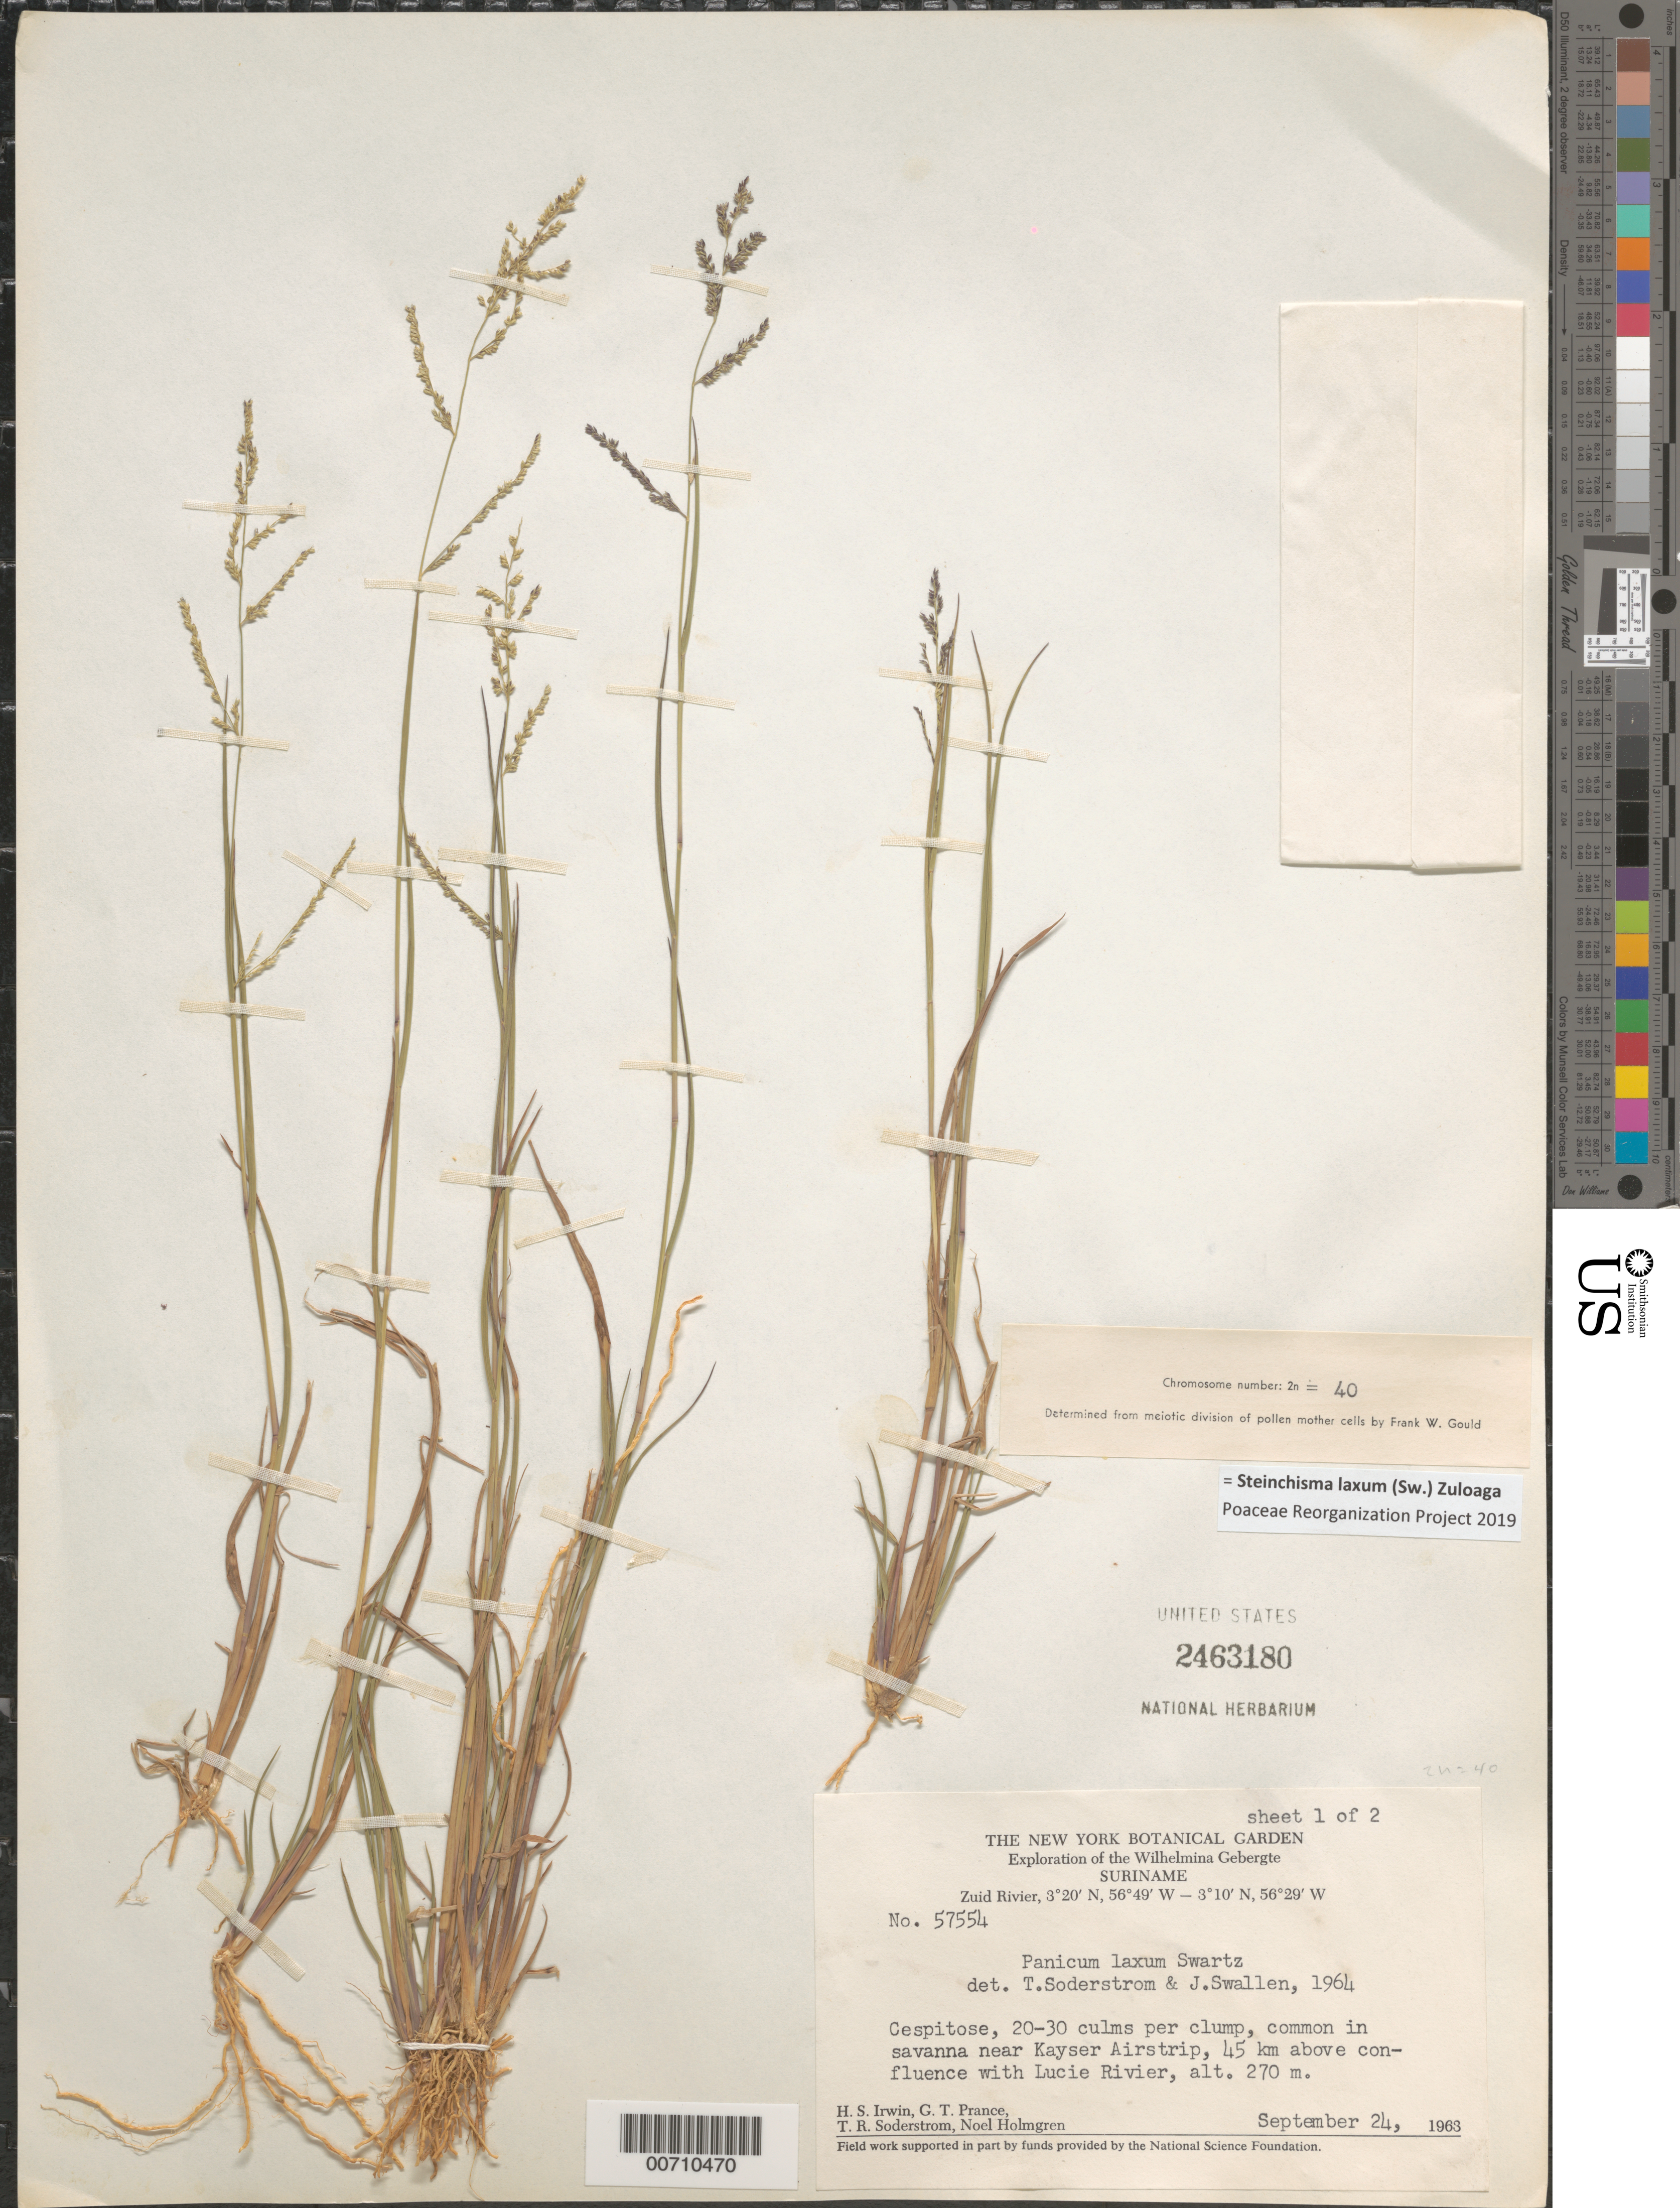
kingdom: Plantae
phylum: Tracheophyta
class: Liliopsida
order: Poales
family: Poaceae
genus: Panicum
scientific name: Panicum laxum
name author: Sw.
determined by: Swallen, J. R.; Soderstrom, T. R.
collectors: H. Irwin, G. T. Prance, T. R. Soderstrom & N. H. Holmgren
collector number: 57554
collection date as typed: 24-Sep-63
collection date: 1963-09-24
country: Suriname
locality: Kayser Airstrip, Zuid R., 45 km above confl. with Lucie R., Wilhelmina Gebergte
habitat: Savanna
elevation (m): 270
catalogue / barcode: US 2463180